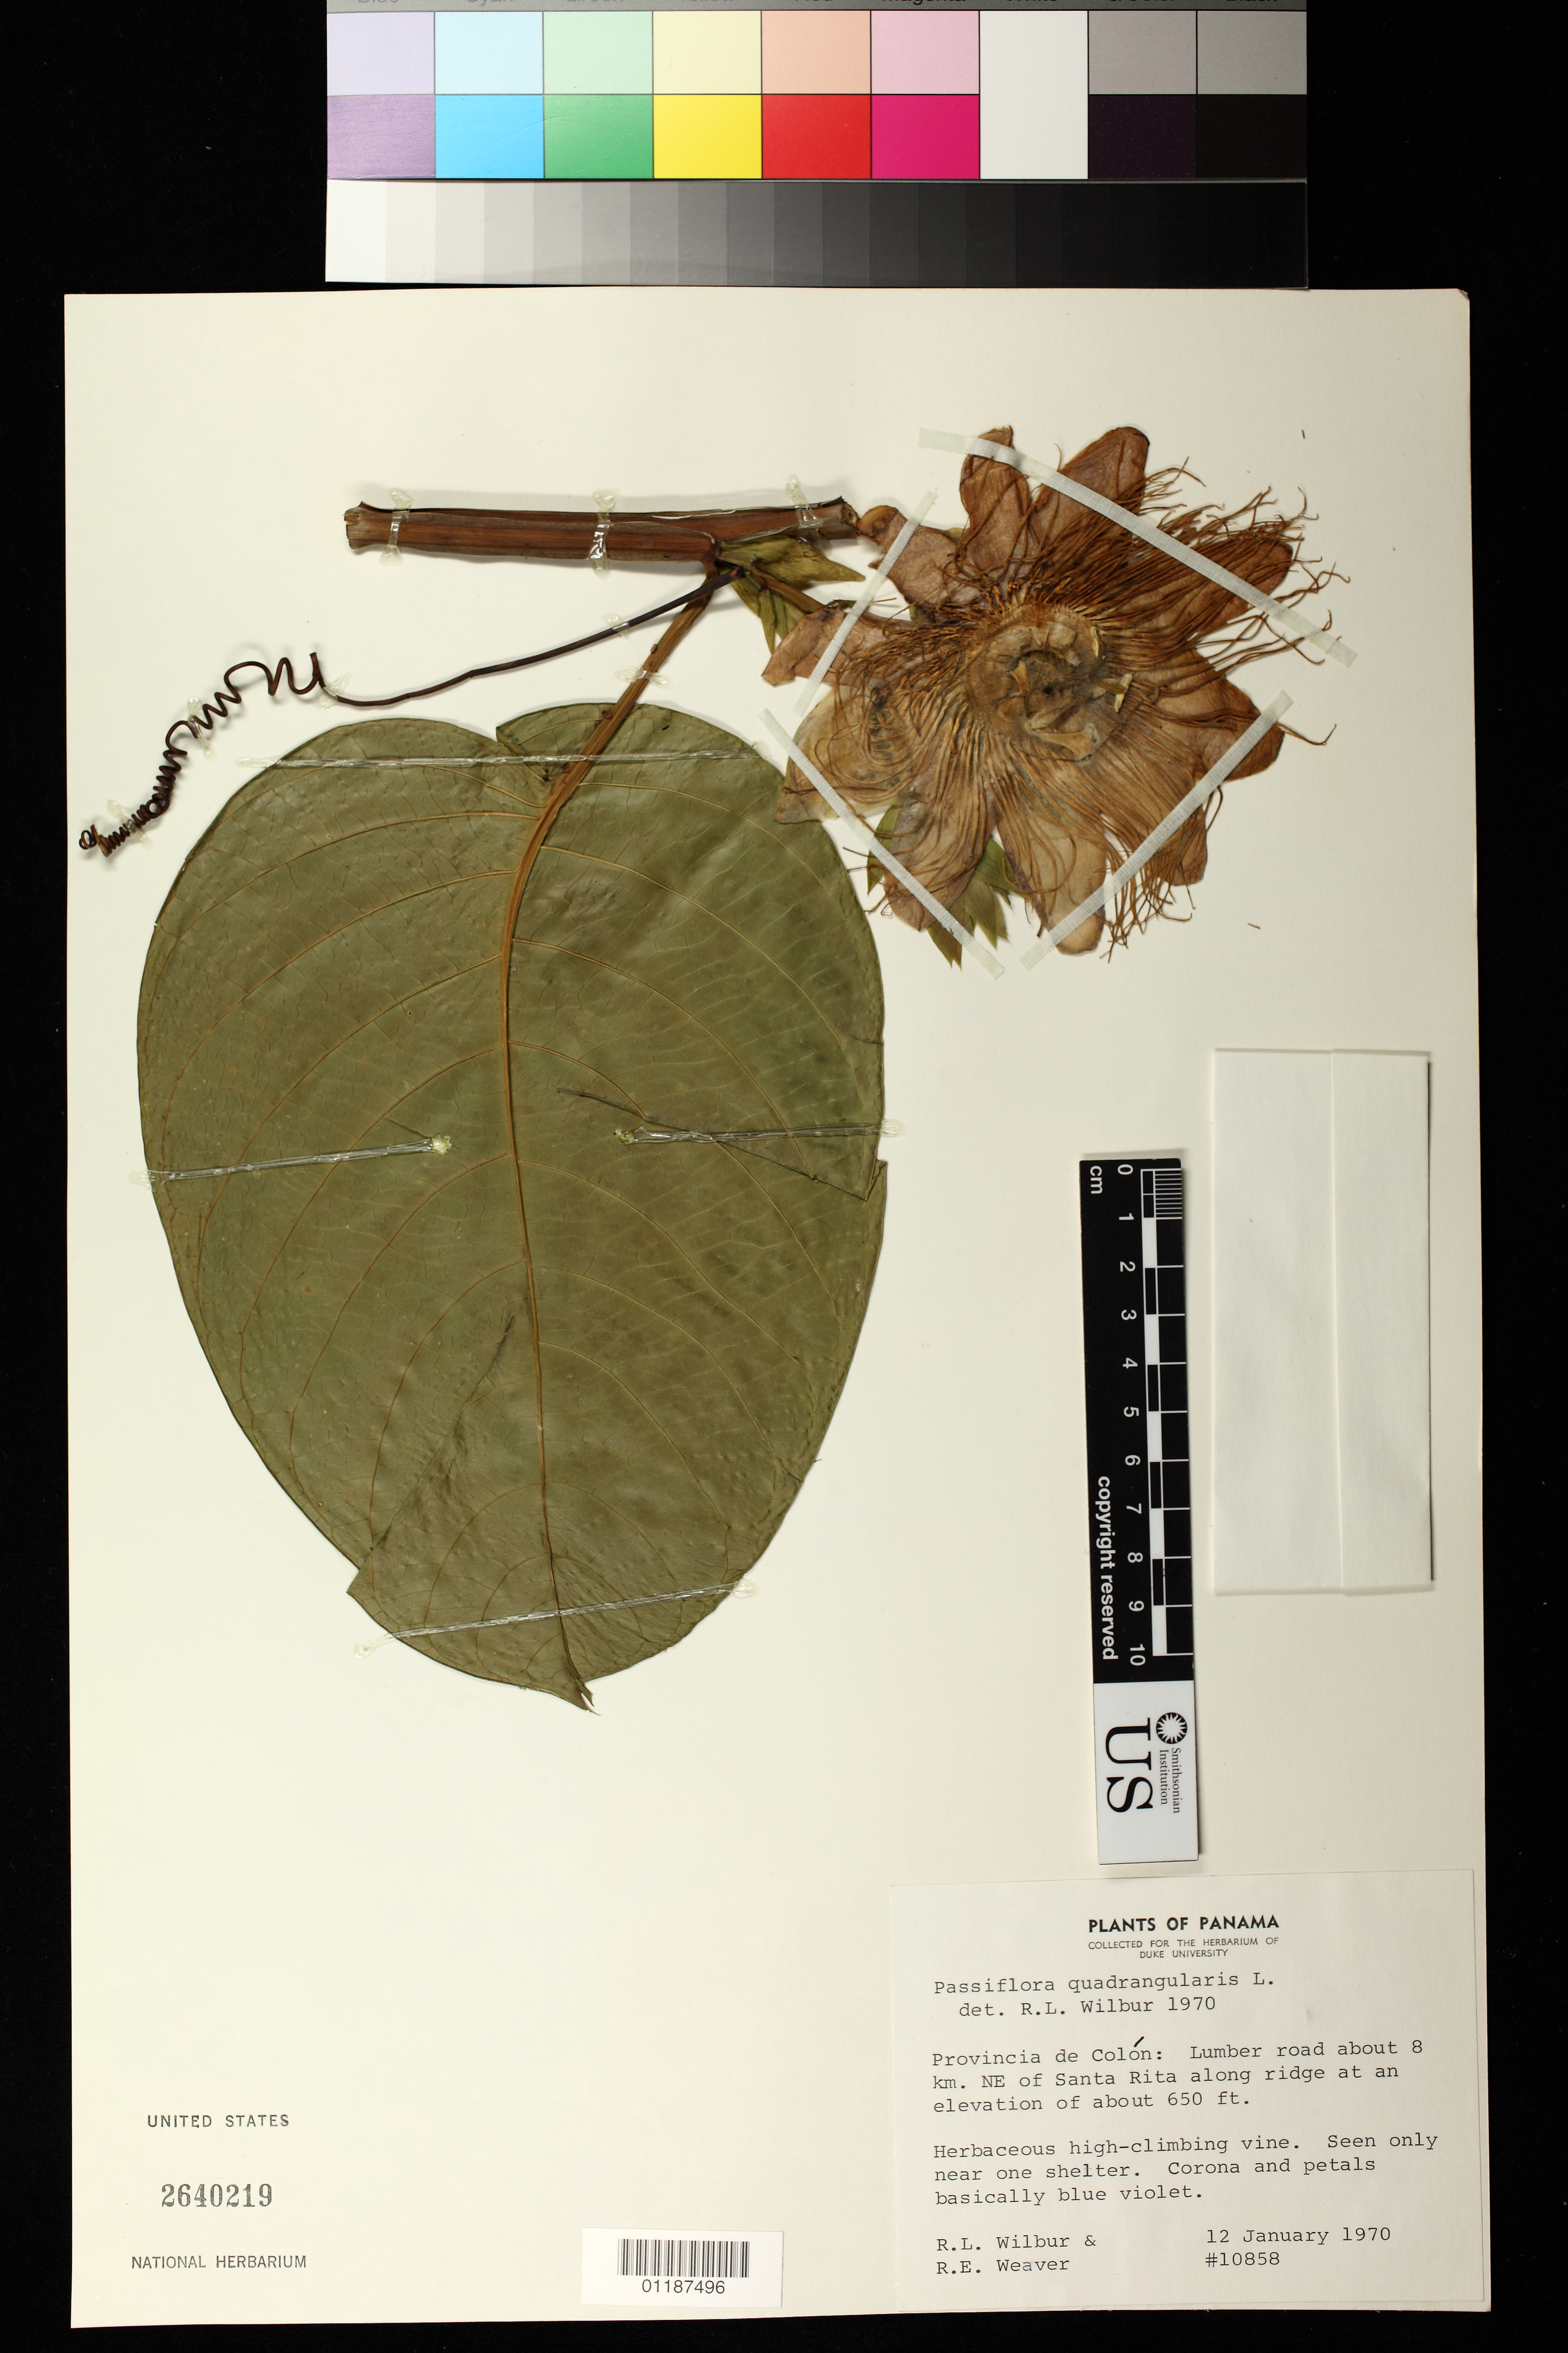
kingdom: Plantae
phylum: Tracheophyta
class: Magnoliopsida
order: Malpighiales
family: Passifloraceae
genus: Passiflora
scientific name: Passiflora quadrangularis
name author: L.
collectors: R. L. Wilbur & R. E. Weaver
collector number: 10858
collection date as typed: Jan 12 1970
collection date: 1970-01-12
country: Panama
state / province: Colón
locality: Provincia de Colon: Lumber road about 8 km. NE of Santa Rita along ridge.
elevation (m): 335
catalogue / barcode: US 2640219